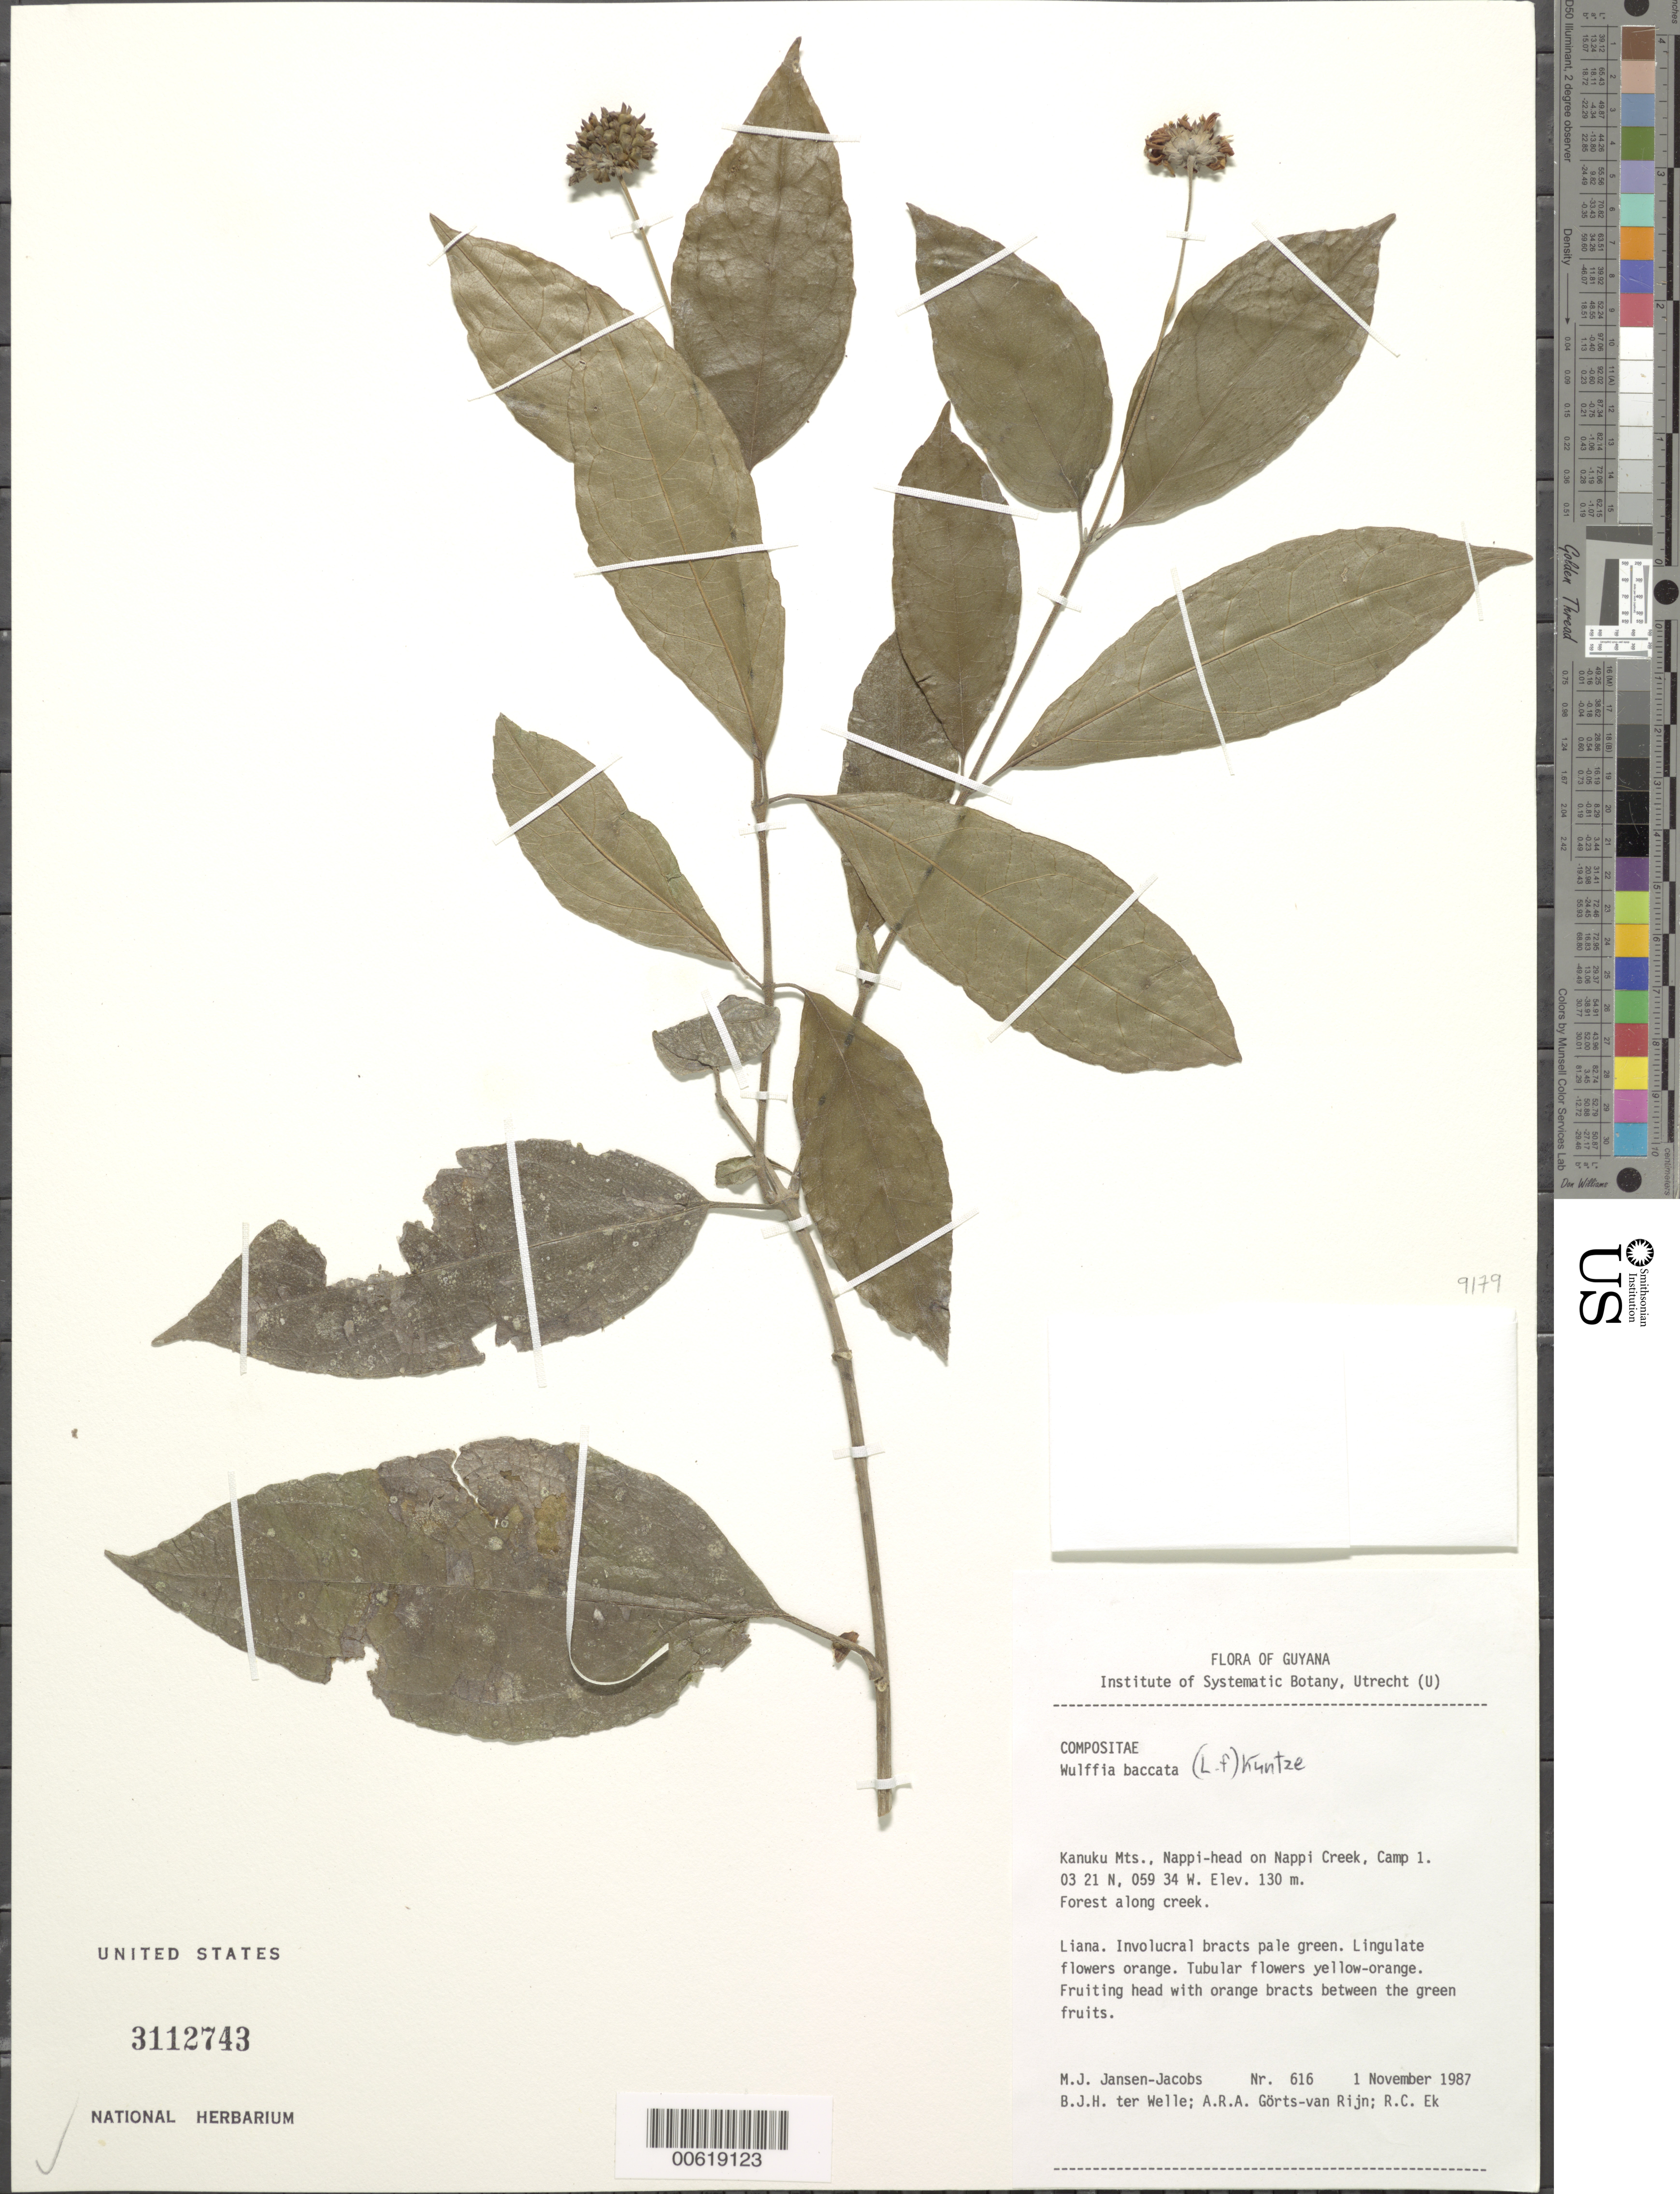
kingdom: Plantae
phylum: Tracheophyta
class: Magnoliopsida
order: Asterales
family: Asteraceae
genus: Wulffia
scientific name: Wulffia baccata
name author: (L. f.) Kuntze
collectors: M. J. Jansen-Jacobs, B. Welle, A. .R. A. Görts-van Rijn & R. C. Ek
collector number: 616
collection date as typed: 1-Nov-87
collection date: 1987-11-01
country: Guyana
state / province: U. Takutu-U. Essequibo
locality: Kanuku Mts., Nappi-head on Nappi Creek, camp 1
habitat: Forest along creek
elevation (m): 130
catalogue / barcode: US 3112743